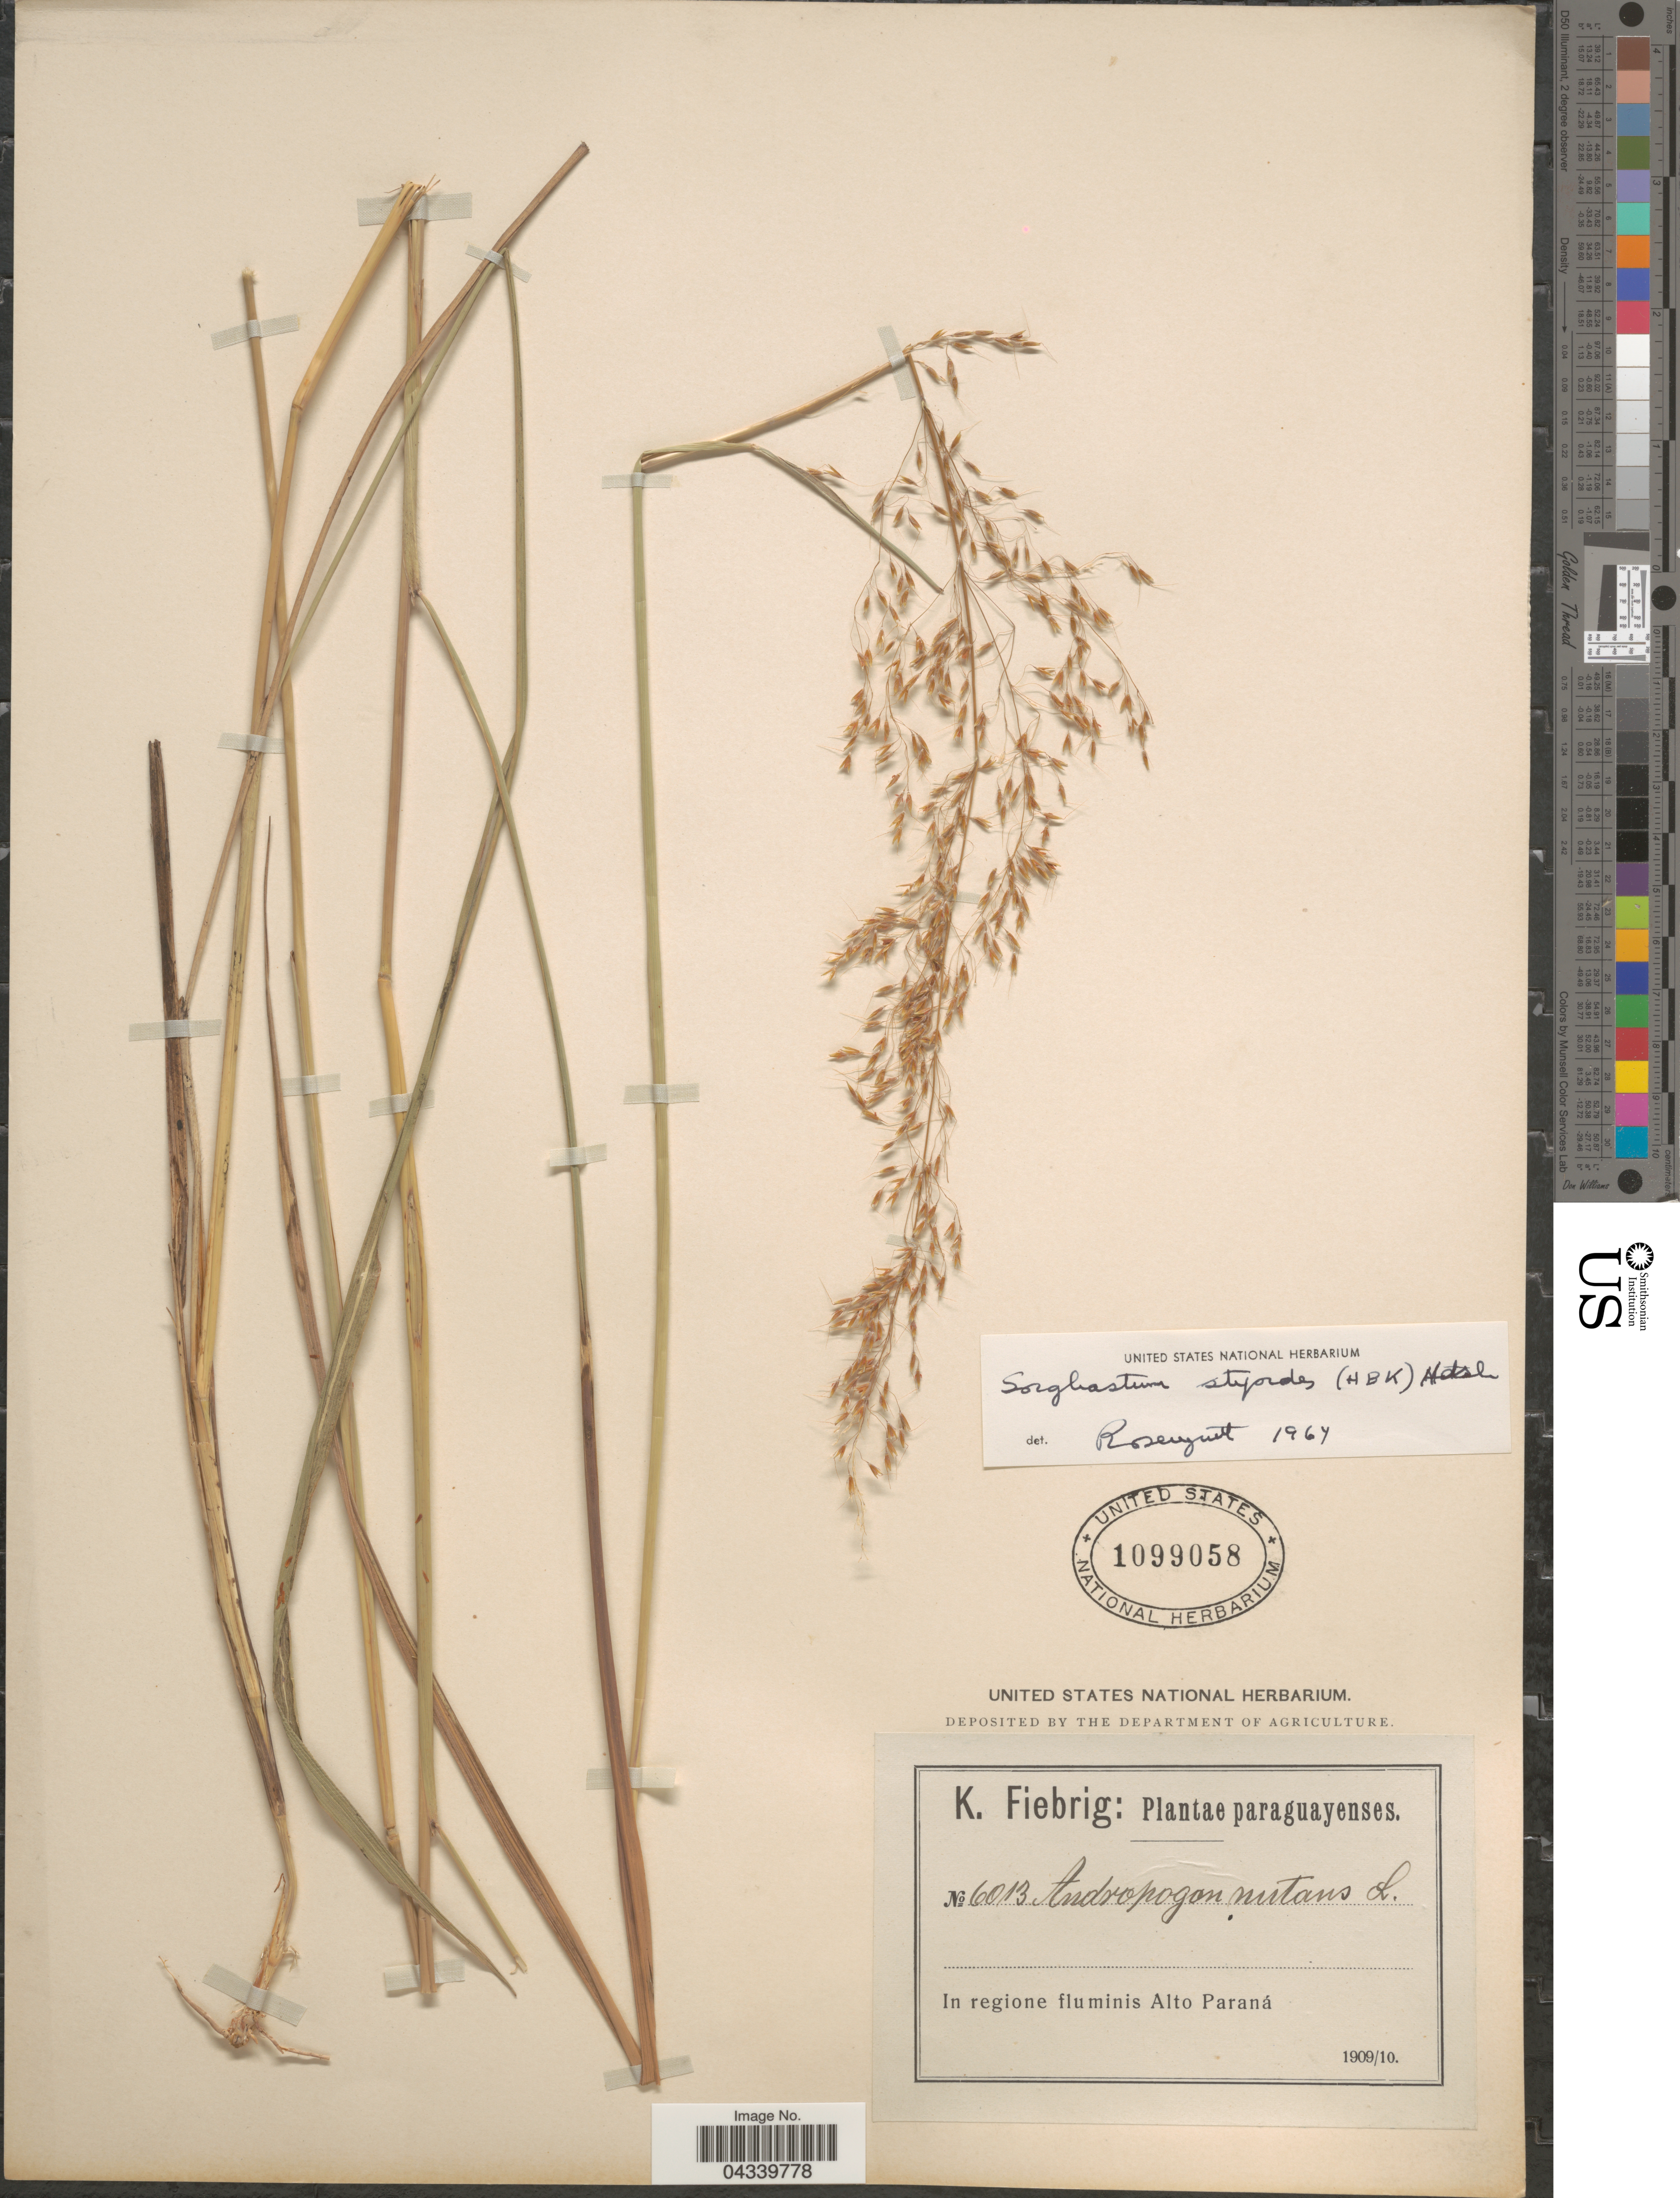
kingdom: Plantae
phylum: Tracheophyta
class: Liliopsida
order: Poales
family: Poaceae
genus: Sorghastrum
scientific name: Sorghastrum stipoides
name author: (Kunth) Nash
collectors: K. Fiebrig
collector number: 6013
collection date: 1909/1910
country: Paraguay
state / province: Alto Parana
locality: In regione fluminis Alto Paraná.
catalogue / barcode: US 1099058